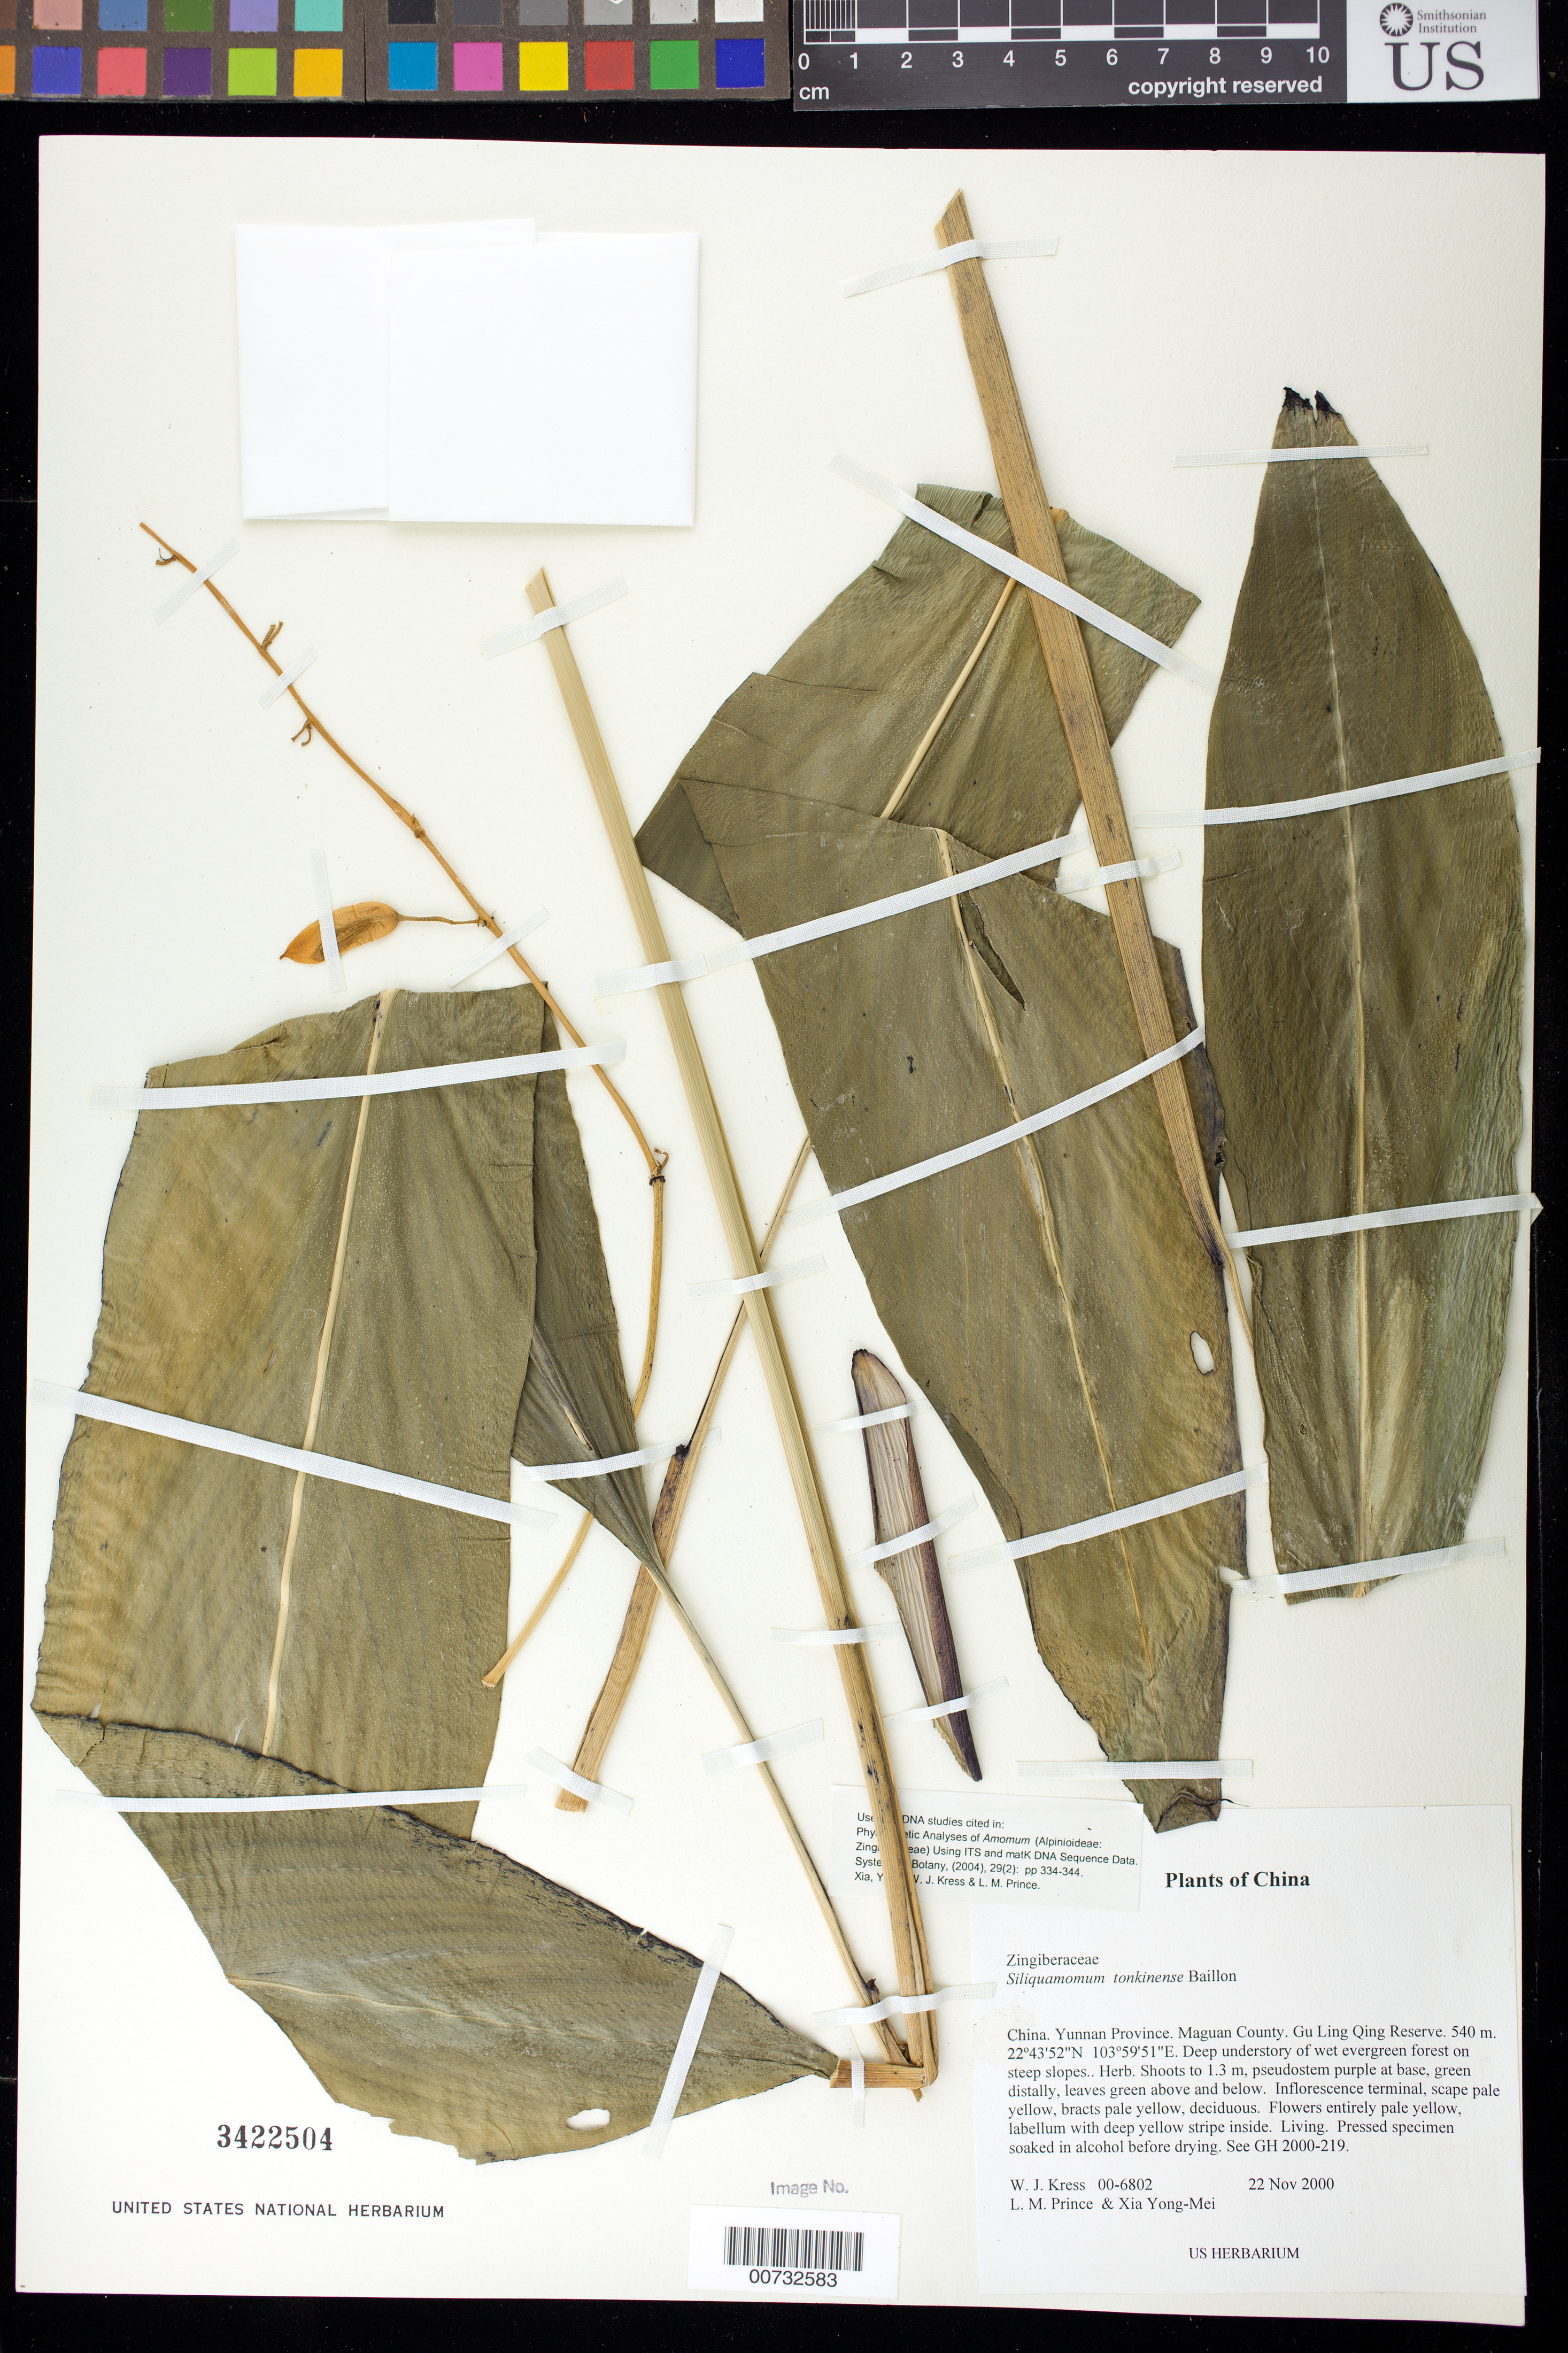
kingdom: Plantae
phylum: Tracheophyta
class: Liliopsida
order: Zingiberales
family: Zingiberaceae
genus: Siliquamomum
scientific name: Siliquamomum tonkinense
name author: Baill.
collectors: W. J. Kress, L. M. Prince & Y. M. Xia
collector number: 00-6802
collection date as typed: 22-NOV-2000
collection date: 2000-11-22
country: China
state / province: Yunnan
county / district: Maguan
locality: Gu Ling Qing Reserve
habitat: Deep understory of wet evergreen forest on steep slopes.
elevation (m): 540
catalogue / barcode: US 3422504